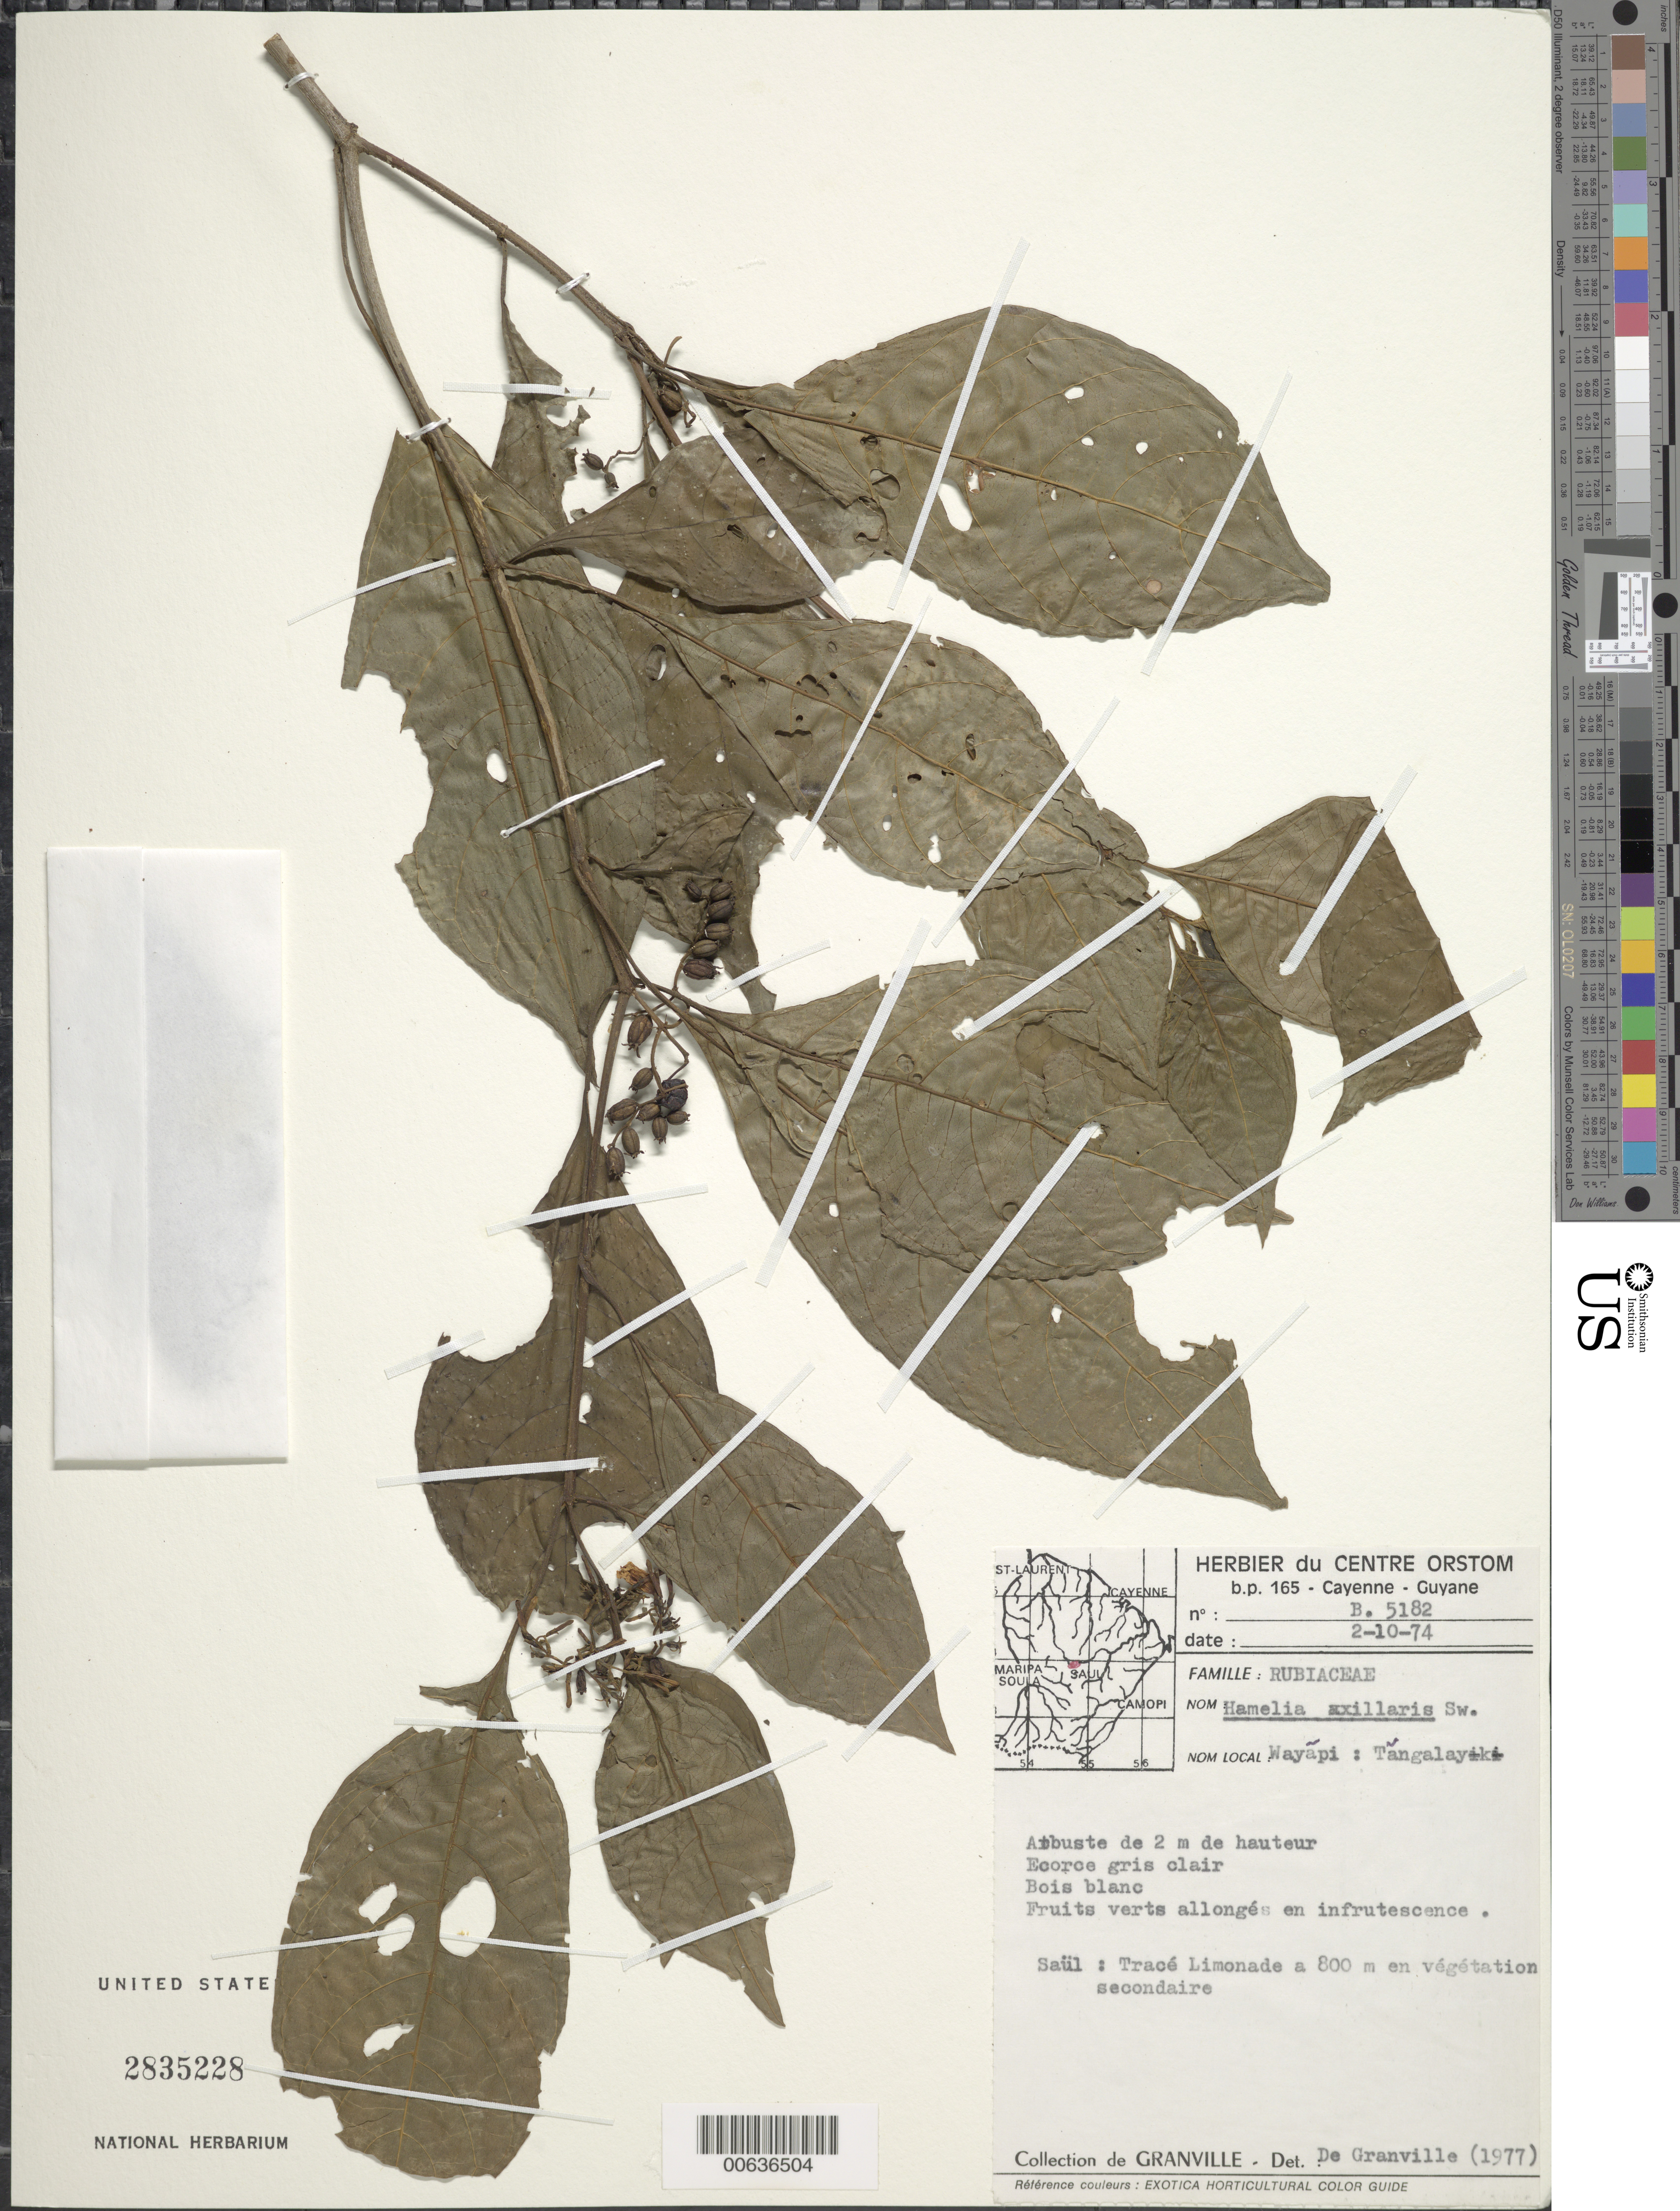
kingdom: Plantae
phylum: Tracheophyta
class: Magnoliopsida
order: Gentianales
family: Rubiaceae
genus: Hamelia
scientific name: Hamelia axillaris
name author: Sw.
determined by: Granville, J. J. de, (CAY), Institut de Recherche pour le Developpement (IRD) (FRENCH GUIANA)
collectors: J.-J. de Granville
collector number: B 5182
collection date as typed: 2-Oct-74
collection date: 1974-10-02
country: French Guiana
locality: Saül, Tracé Limonade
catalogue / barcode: US 2835228